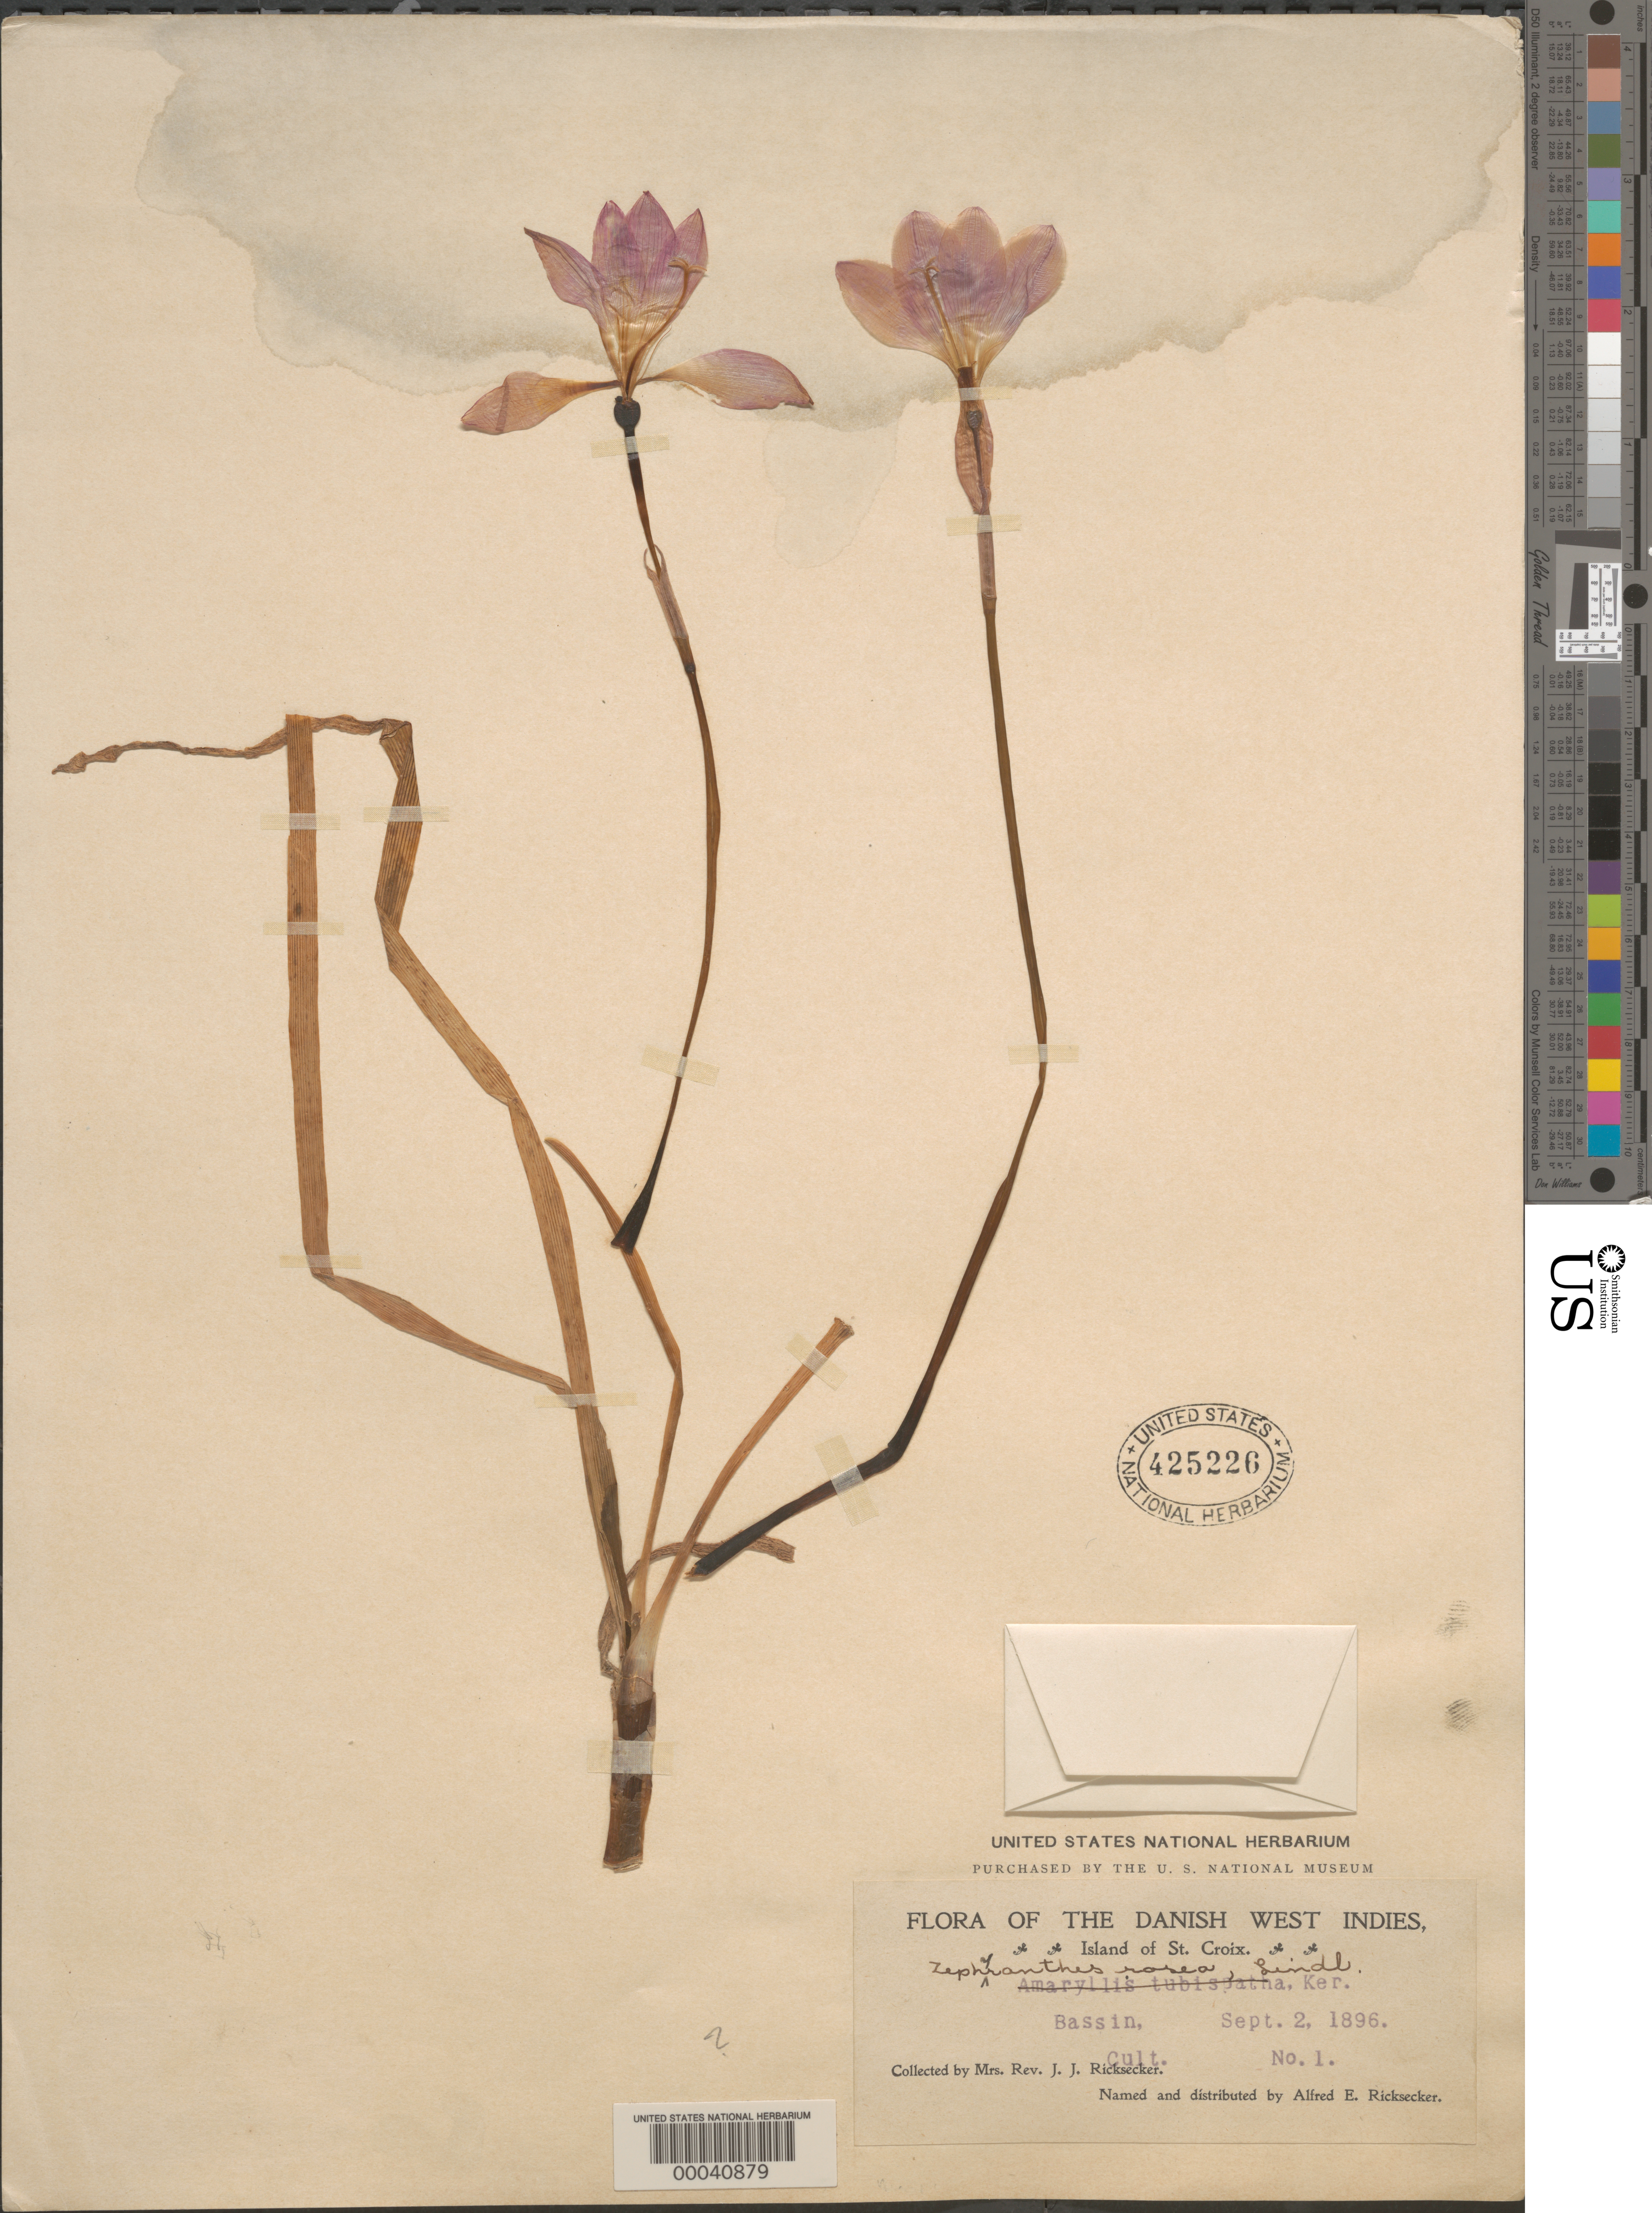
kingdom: Plantae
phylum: Tracheophyta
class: Liliopsida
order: Asparagales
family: Amaryllidaceae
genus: Zephyranthes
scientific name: Zephyranthes rosea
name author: Lindl.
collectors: L. A. Ricksecker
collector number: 1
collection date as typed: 02 Sep 1896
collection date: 1896-09-02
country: U.S. Virgin Islands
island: St. Croix Island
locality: Bassin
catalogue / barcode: US 425226